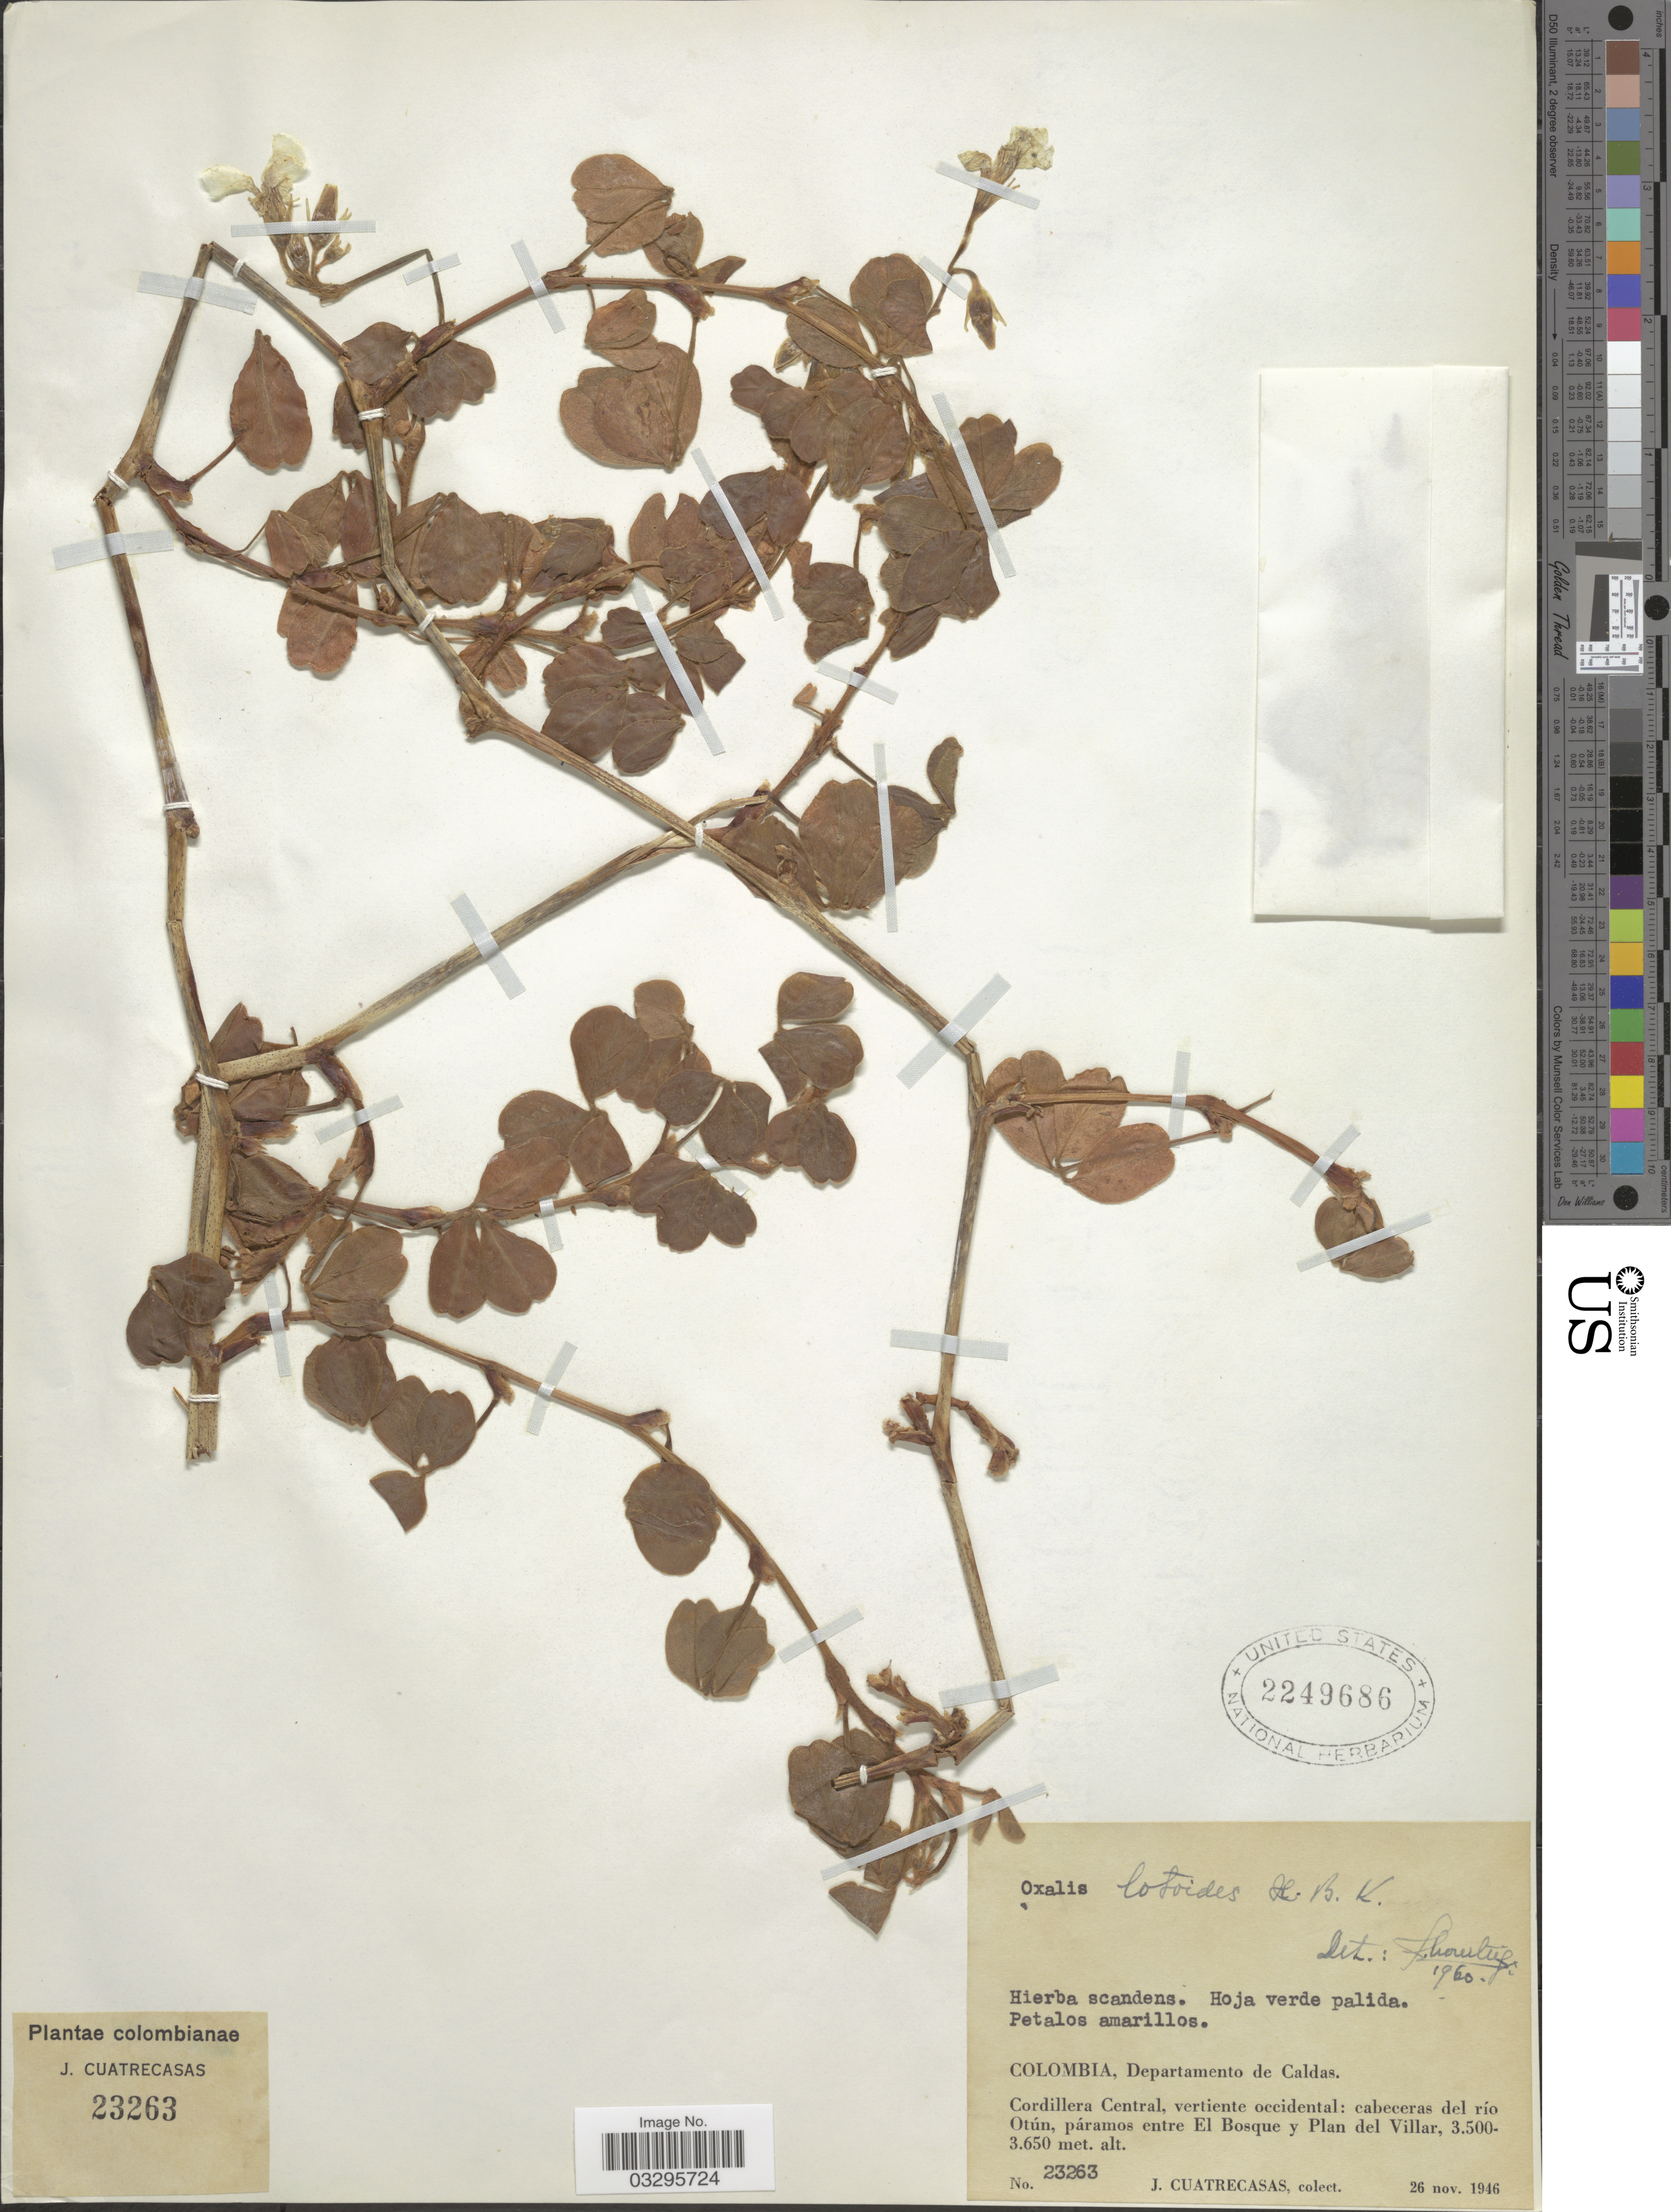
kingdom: Plantae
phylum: Tracheophyta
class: Magnoliopsida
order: Oxalidales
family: Oxalidaceae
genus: Oxalis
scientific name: Oxalis lotoides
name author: Kunth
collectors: J. Cuatrecasas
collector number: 23263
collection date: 1946-11-26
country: Colombia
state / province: Caldas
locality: Departamento de Caldas, Cordillera Central, vertiente occidental: cabeceras del río Otún, páramos entre El Bosque y Plan del Villar.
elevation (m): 3500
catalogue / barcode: US 2249686